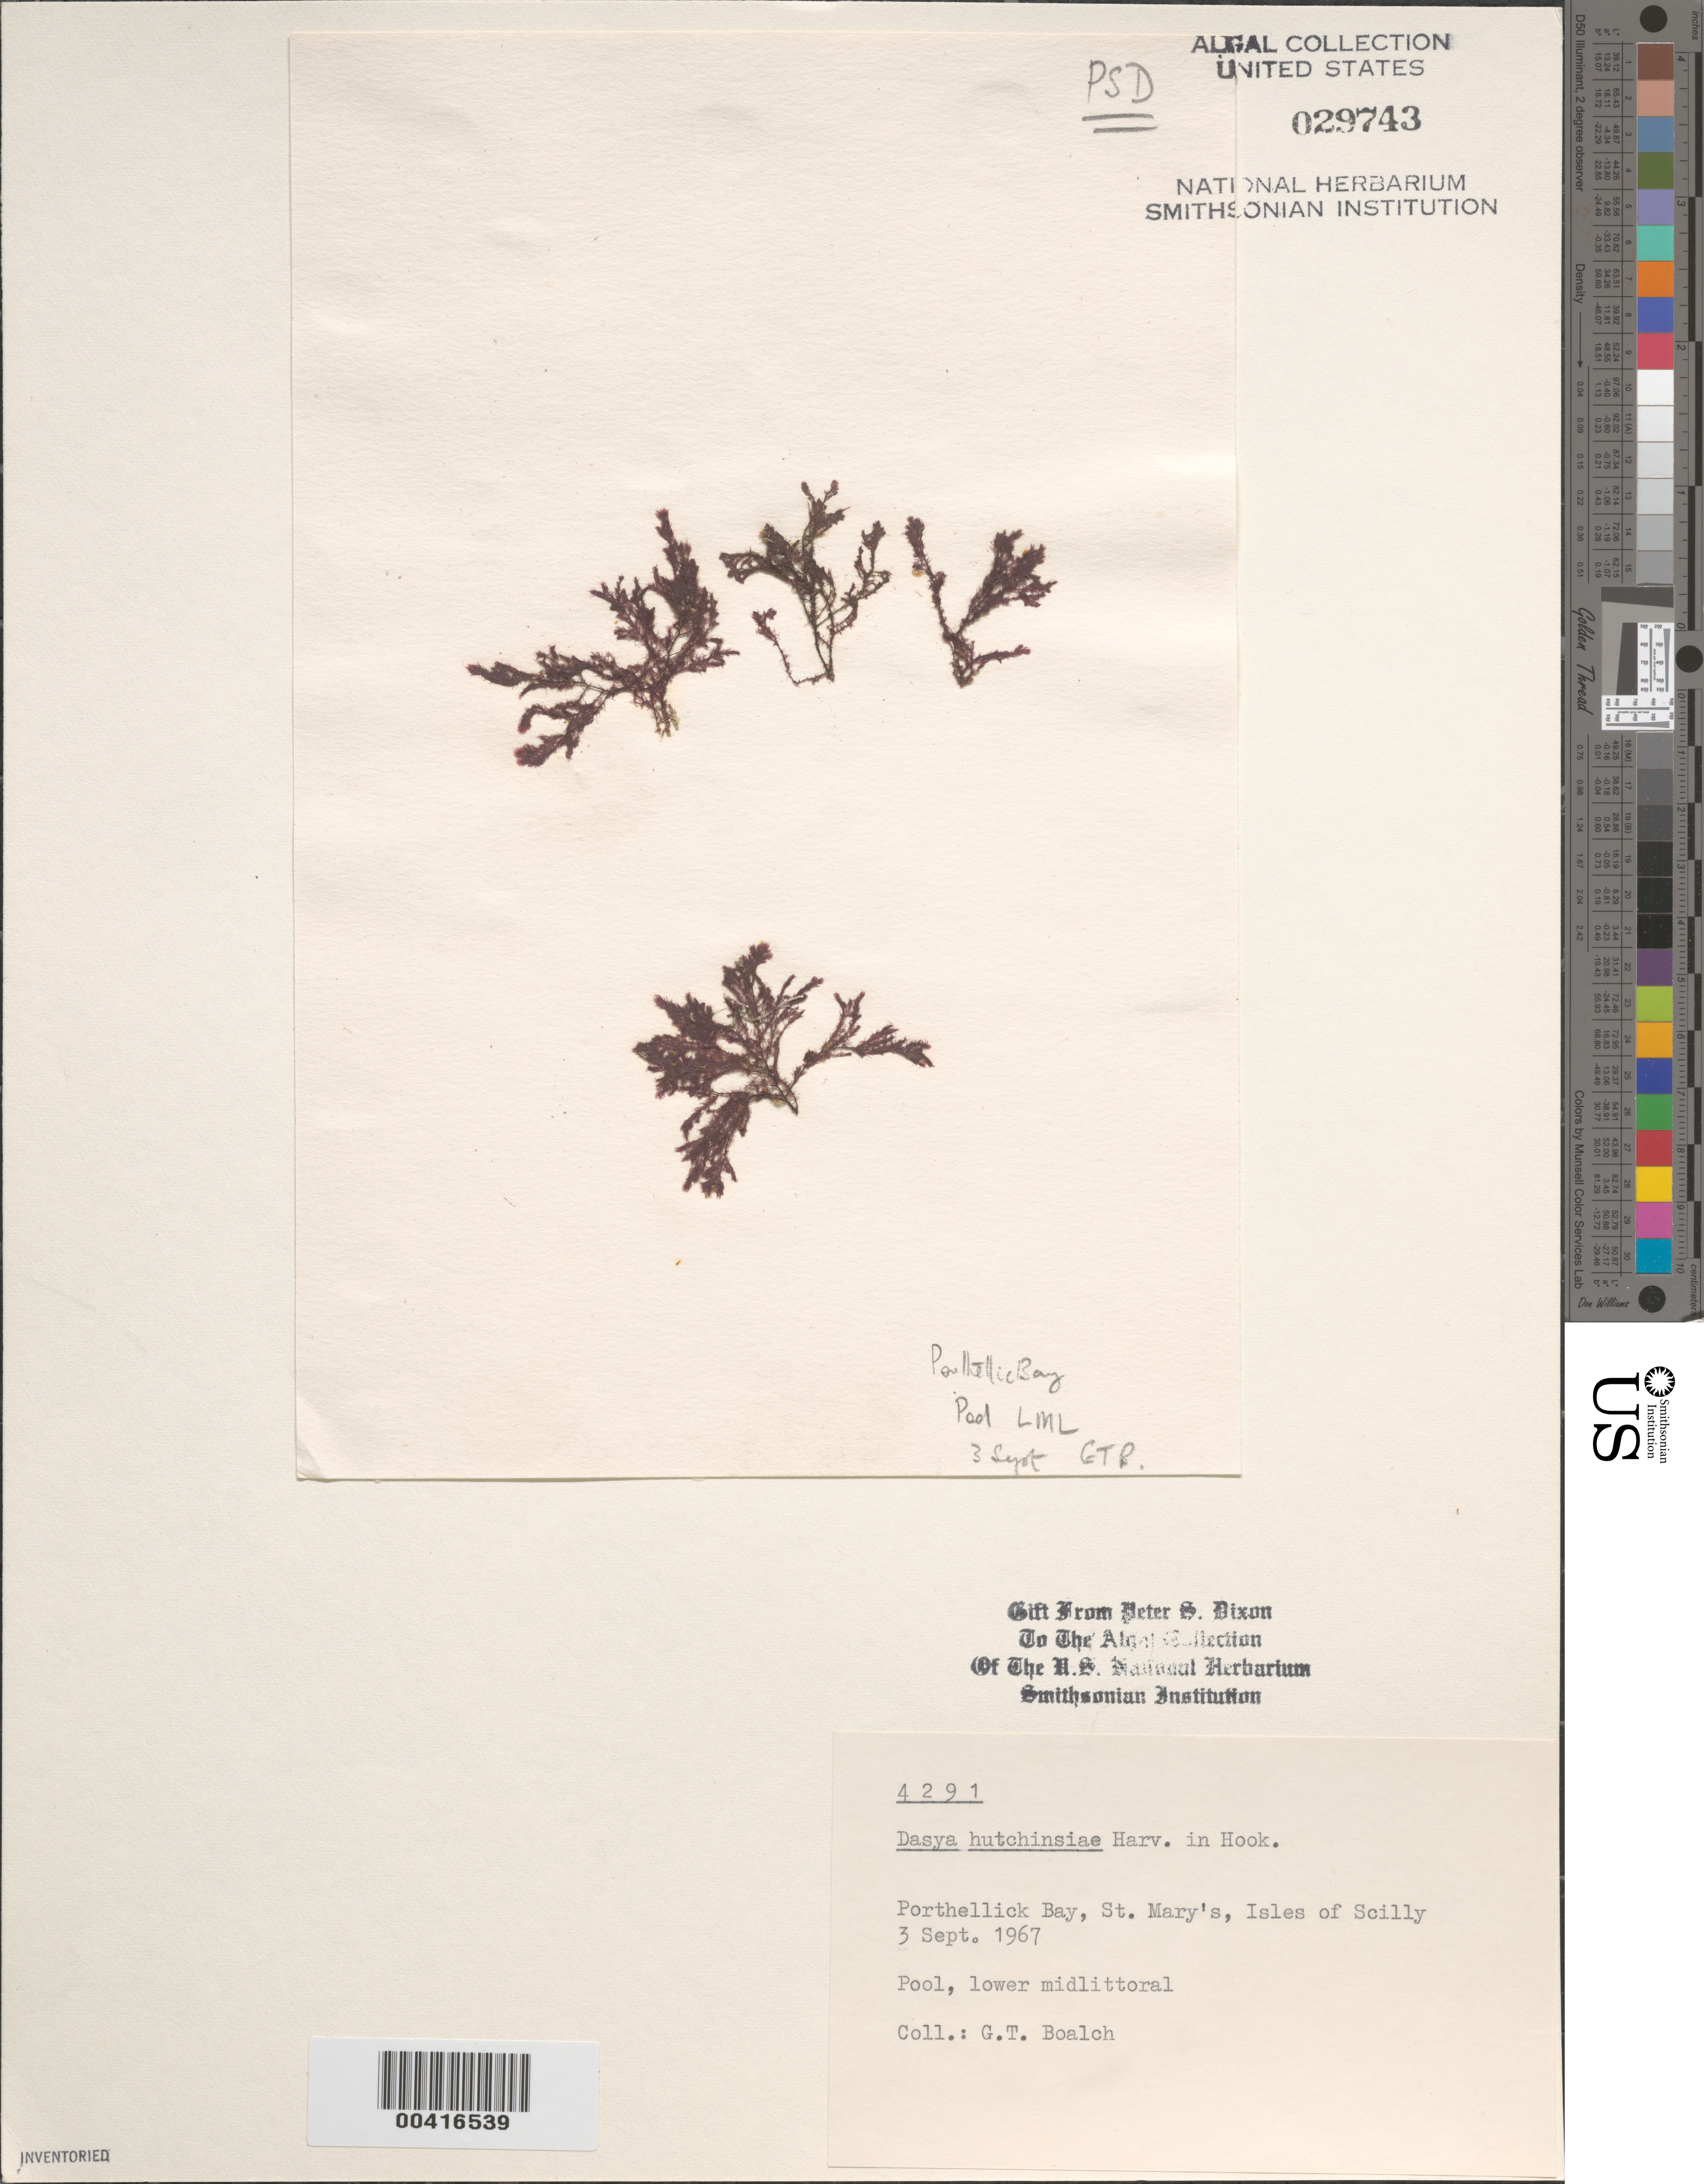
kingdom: Plantae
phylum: Rhodophyta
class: Florideophyceae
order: Ceramiales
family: Dasyaceae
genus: Dasya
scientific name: Dasya hutchinsiae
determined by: Dixon, P. S.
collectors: G. Boalch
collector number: PSD 4291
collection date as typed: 03 Sep 1967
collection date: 1967-09-03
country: United Kingdom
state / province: England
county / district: Council of the Isles of Scilly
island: St. Mary's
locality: Porth Hellick Bay (Porthellick Bay)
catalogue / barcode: US 29743